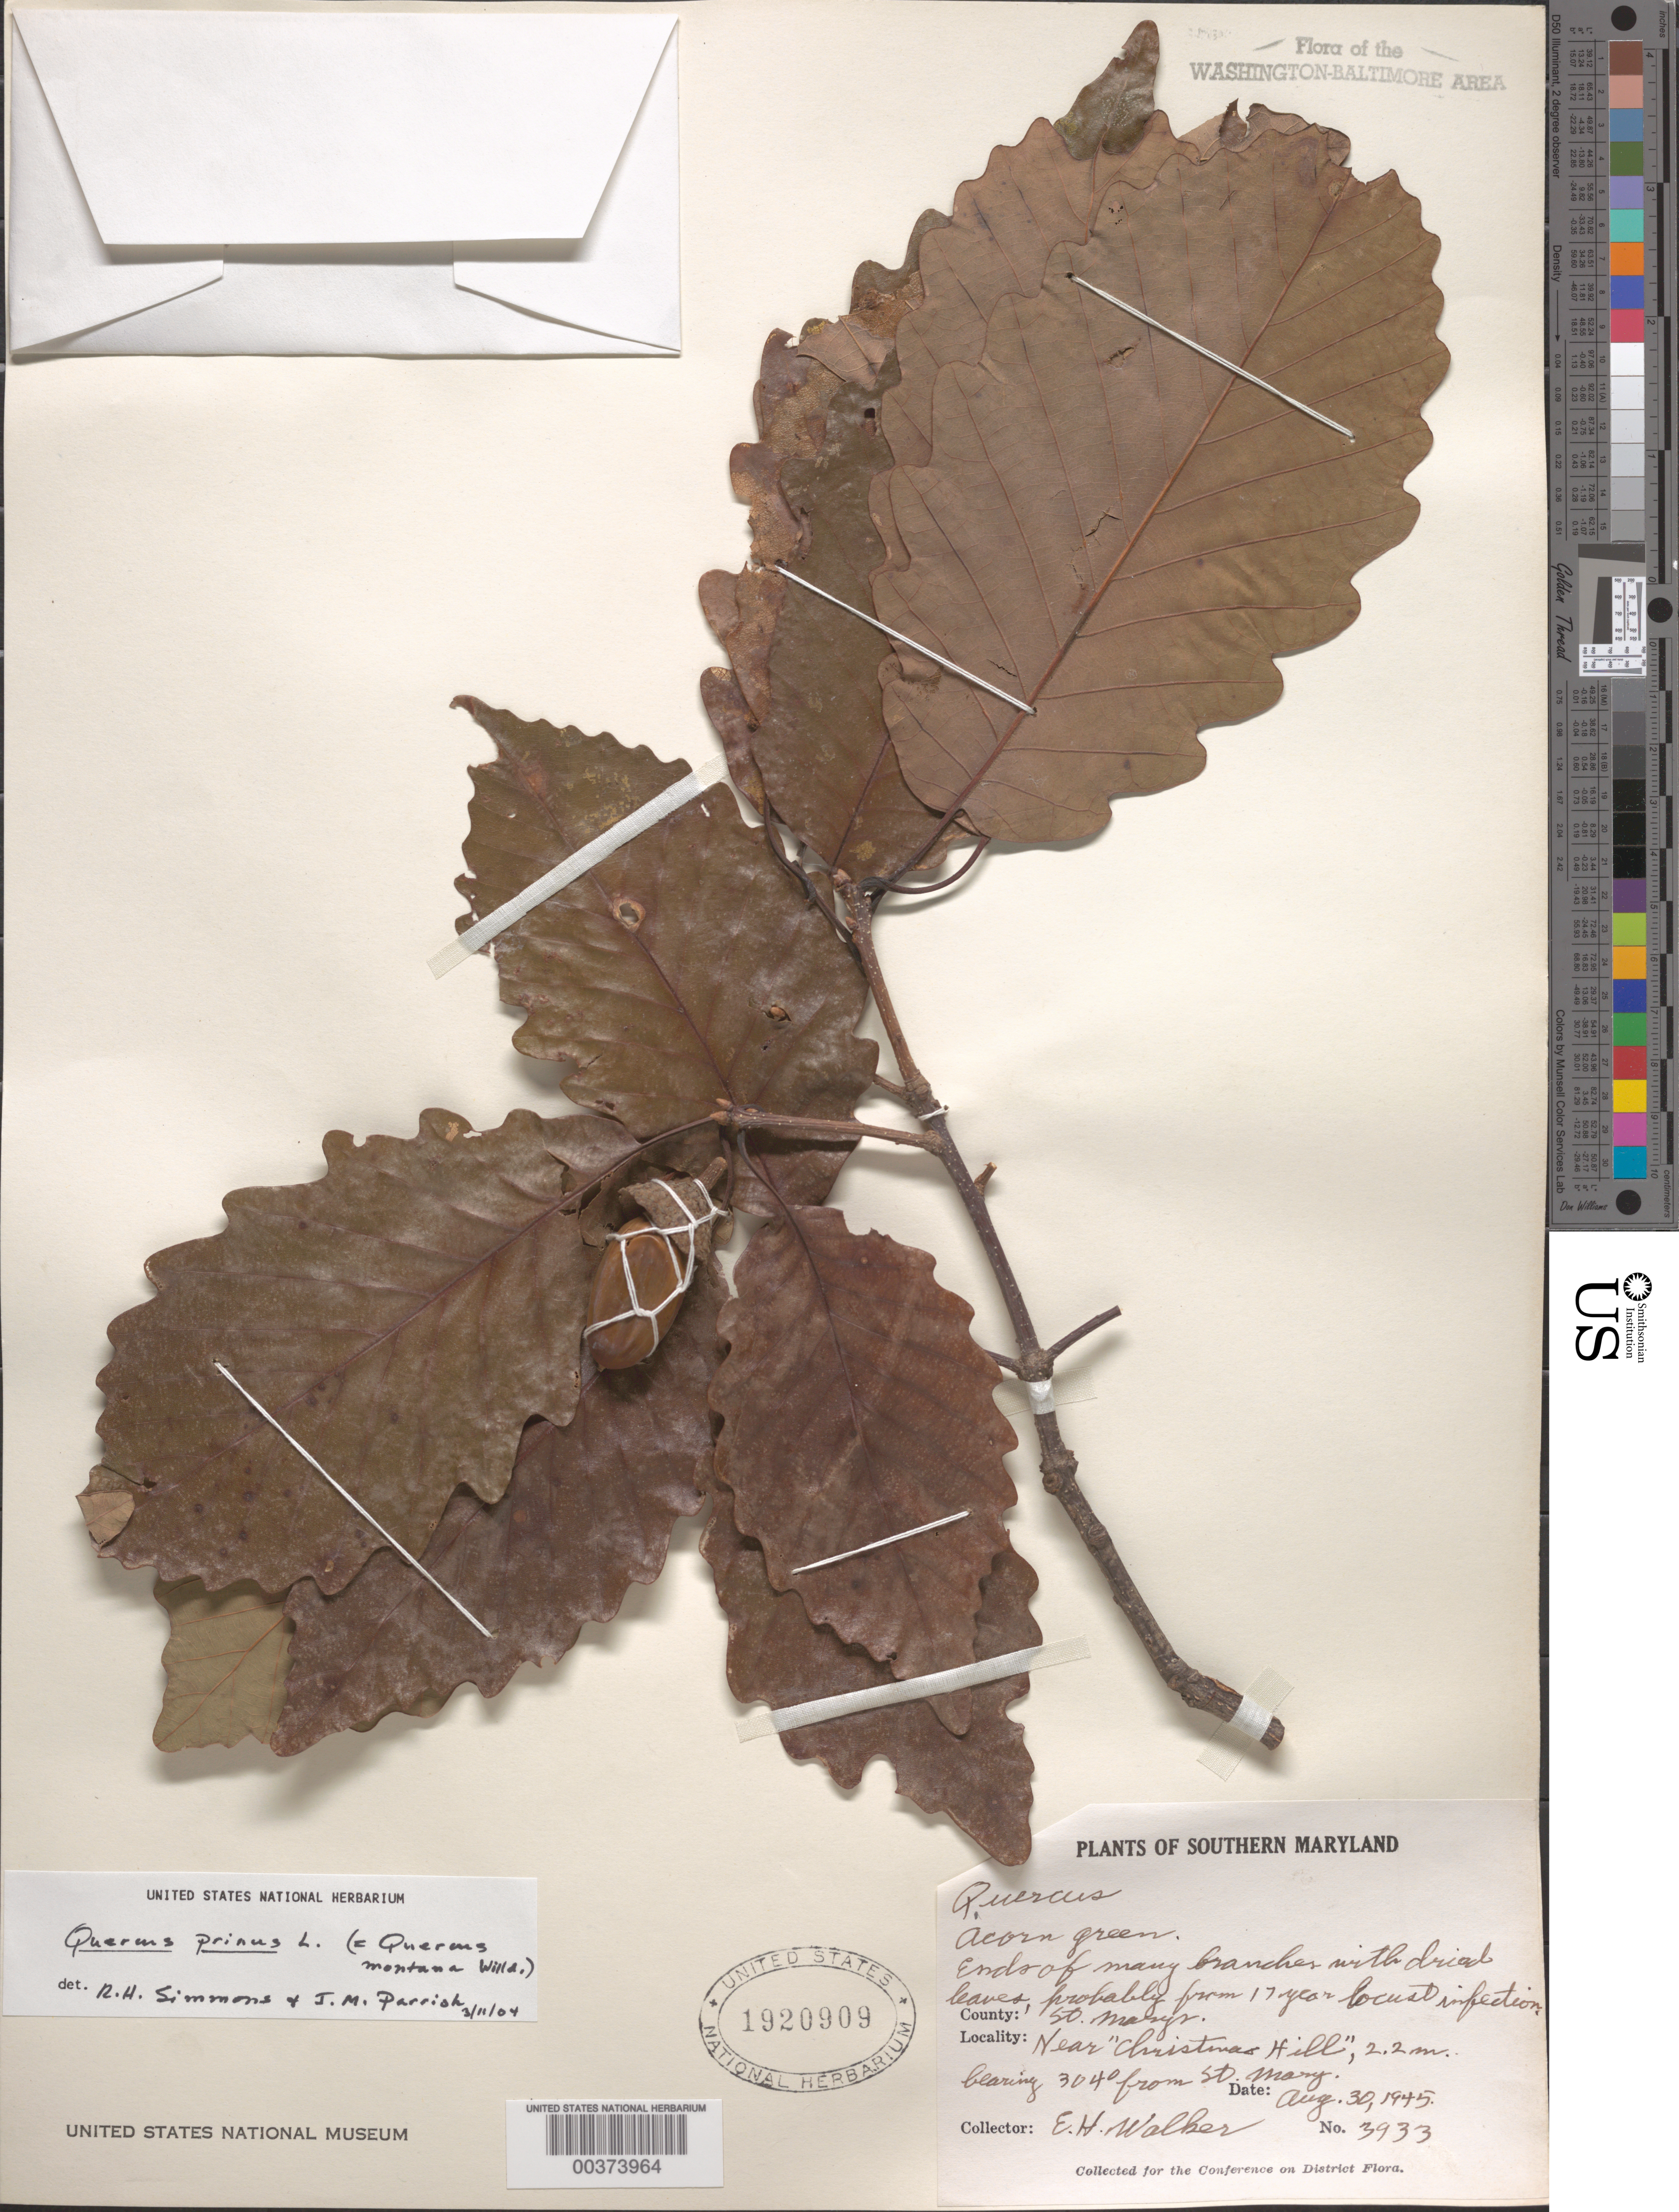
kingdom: Plantae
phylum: Tracheophyta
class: Magnoliopsida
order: Fagales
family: Fagaceae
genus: Quercus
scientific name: Quercus montana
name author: Willd.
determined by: Simmons, R. H., (UNITED STATES)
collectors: E. H. Walker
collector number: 3933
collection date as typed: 30 Aug 1945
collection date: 1945-08-30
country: United States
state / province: Maryland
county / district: St. Mary's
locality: Christmas Hill, St. Marys vicinity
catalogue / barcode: US 1920909